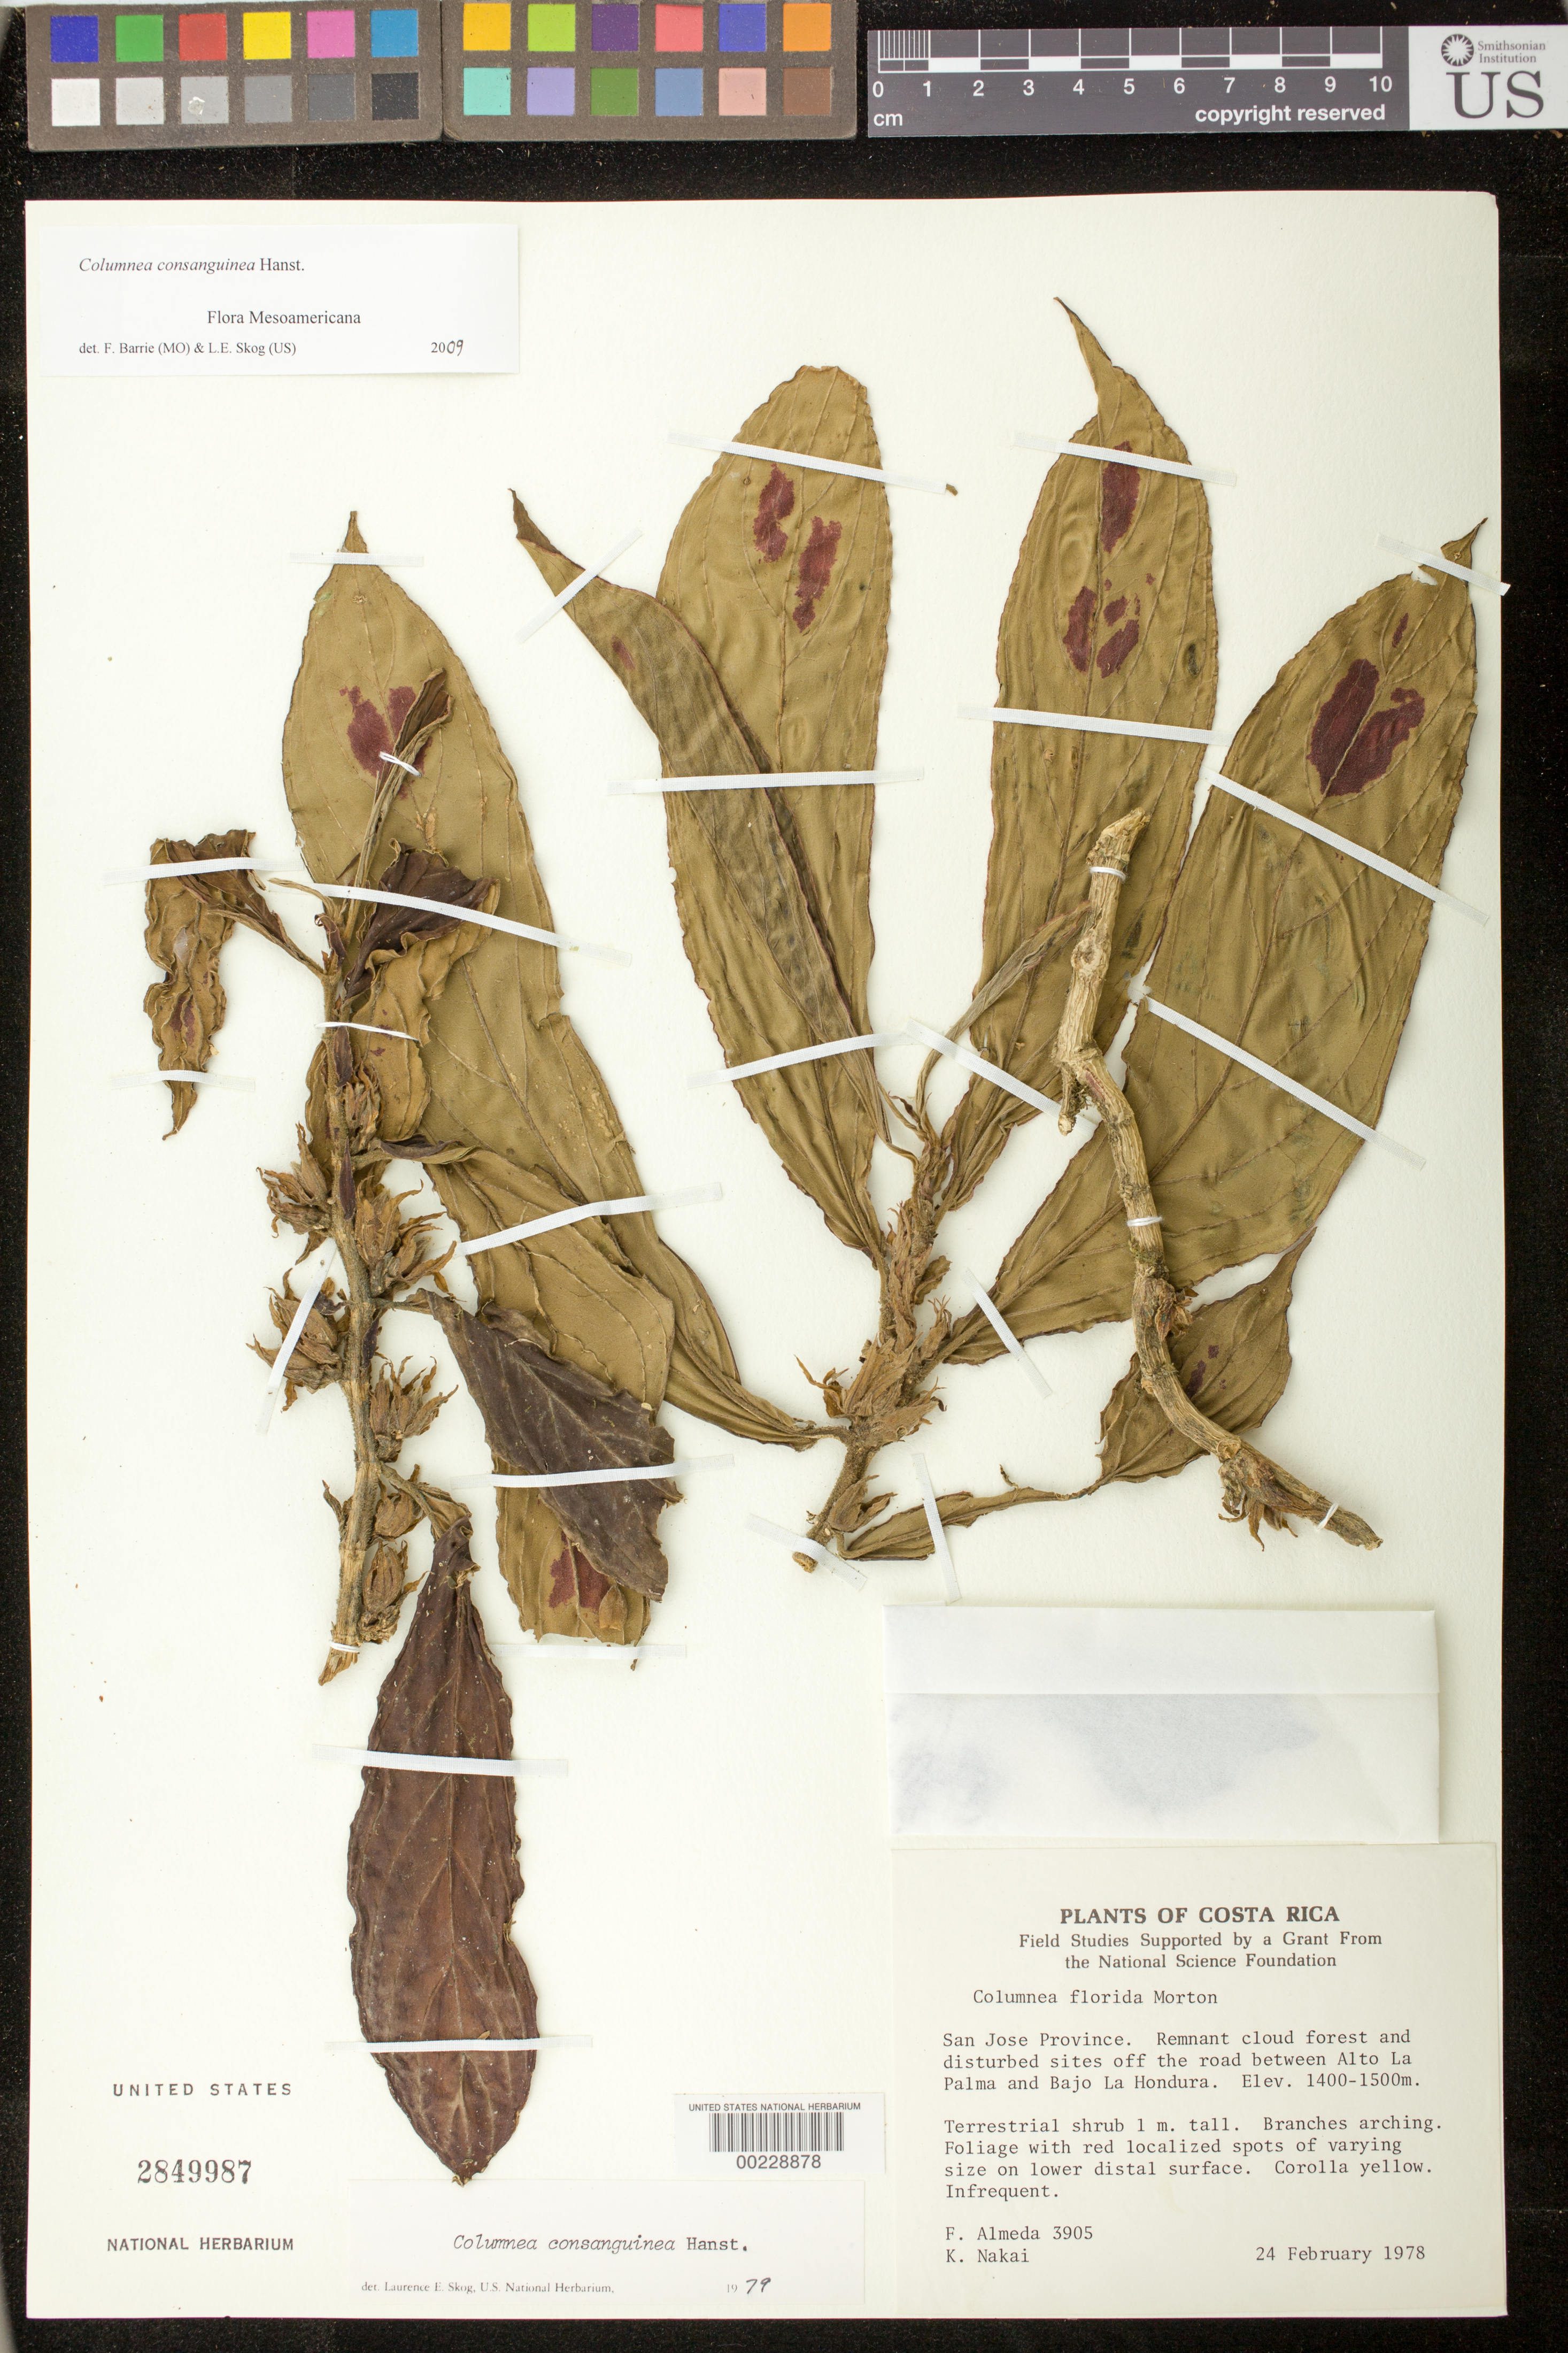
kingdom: Plantae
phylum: Tracheophyta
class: Magnoliopsida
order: Lamiales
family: Gesneriaceae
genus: Columnea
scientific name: Columnea consanguinea Hanst. var. consanguinea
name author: (Hanst.) Hanst.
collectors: F. Almeda & K. M. Nakai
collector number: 3905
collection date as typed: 24 Feb 1978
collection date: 1978-02-24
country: Costa Rica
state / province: San José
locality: Between Alto la Palma and Bajo la Hondura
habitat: Remnant cloud forest & disturbed sites off the road, infrequent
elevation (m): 1400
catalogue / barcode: US 2849987